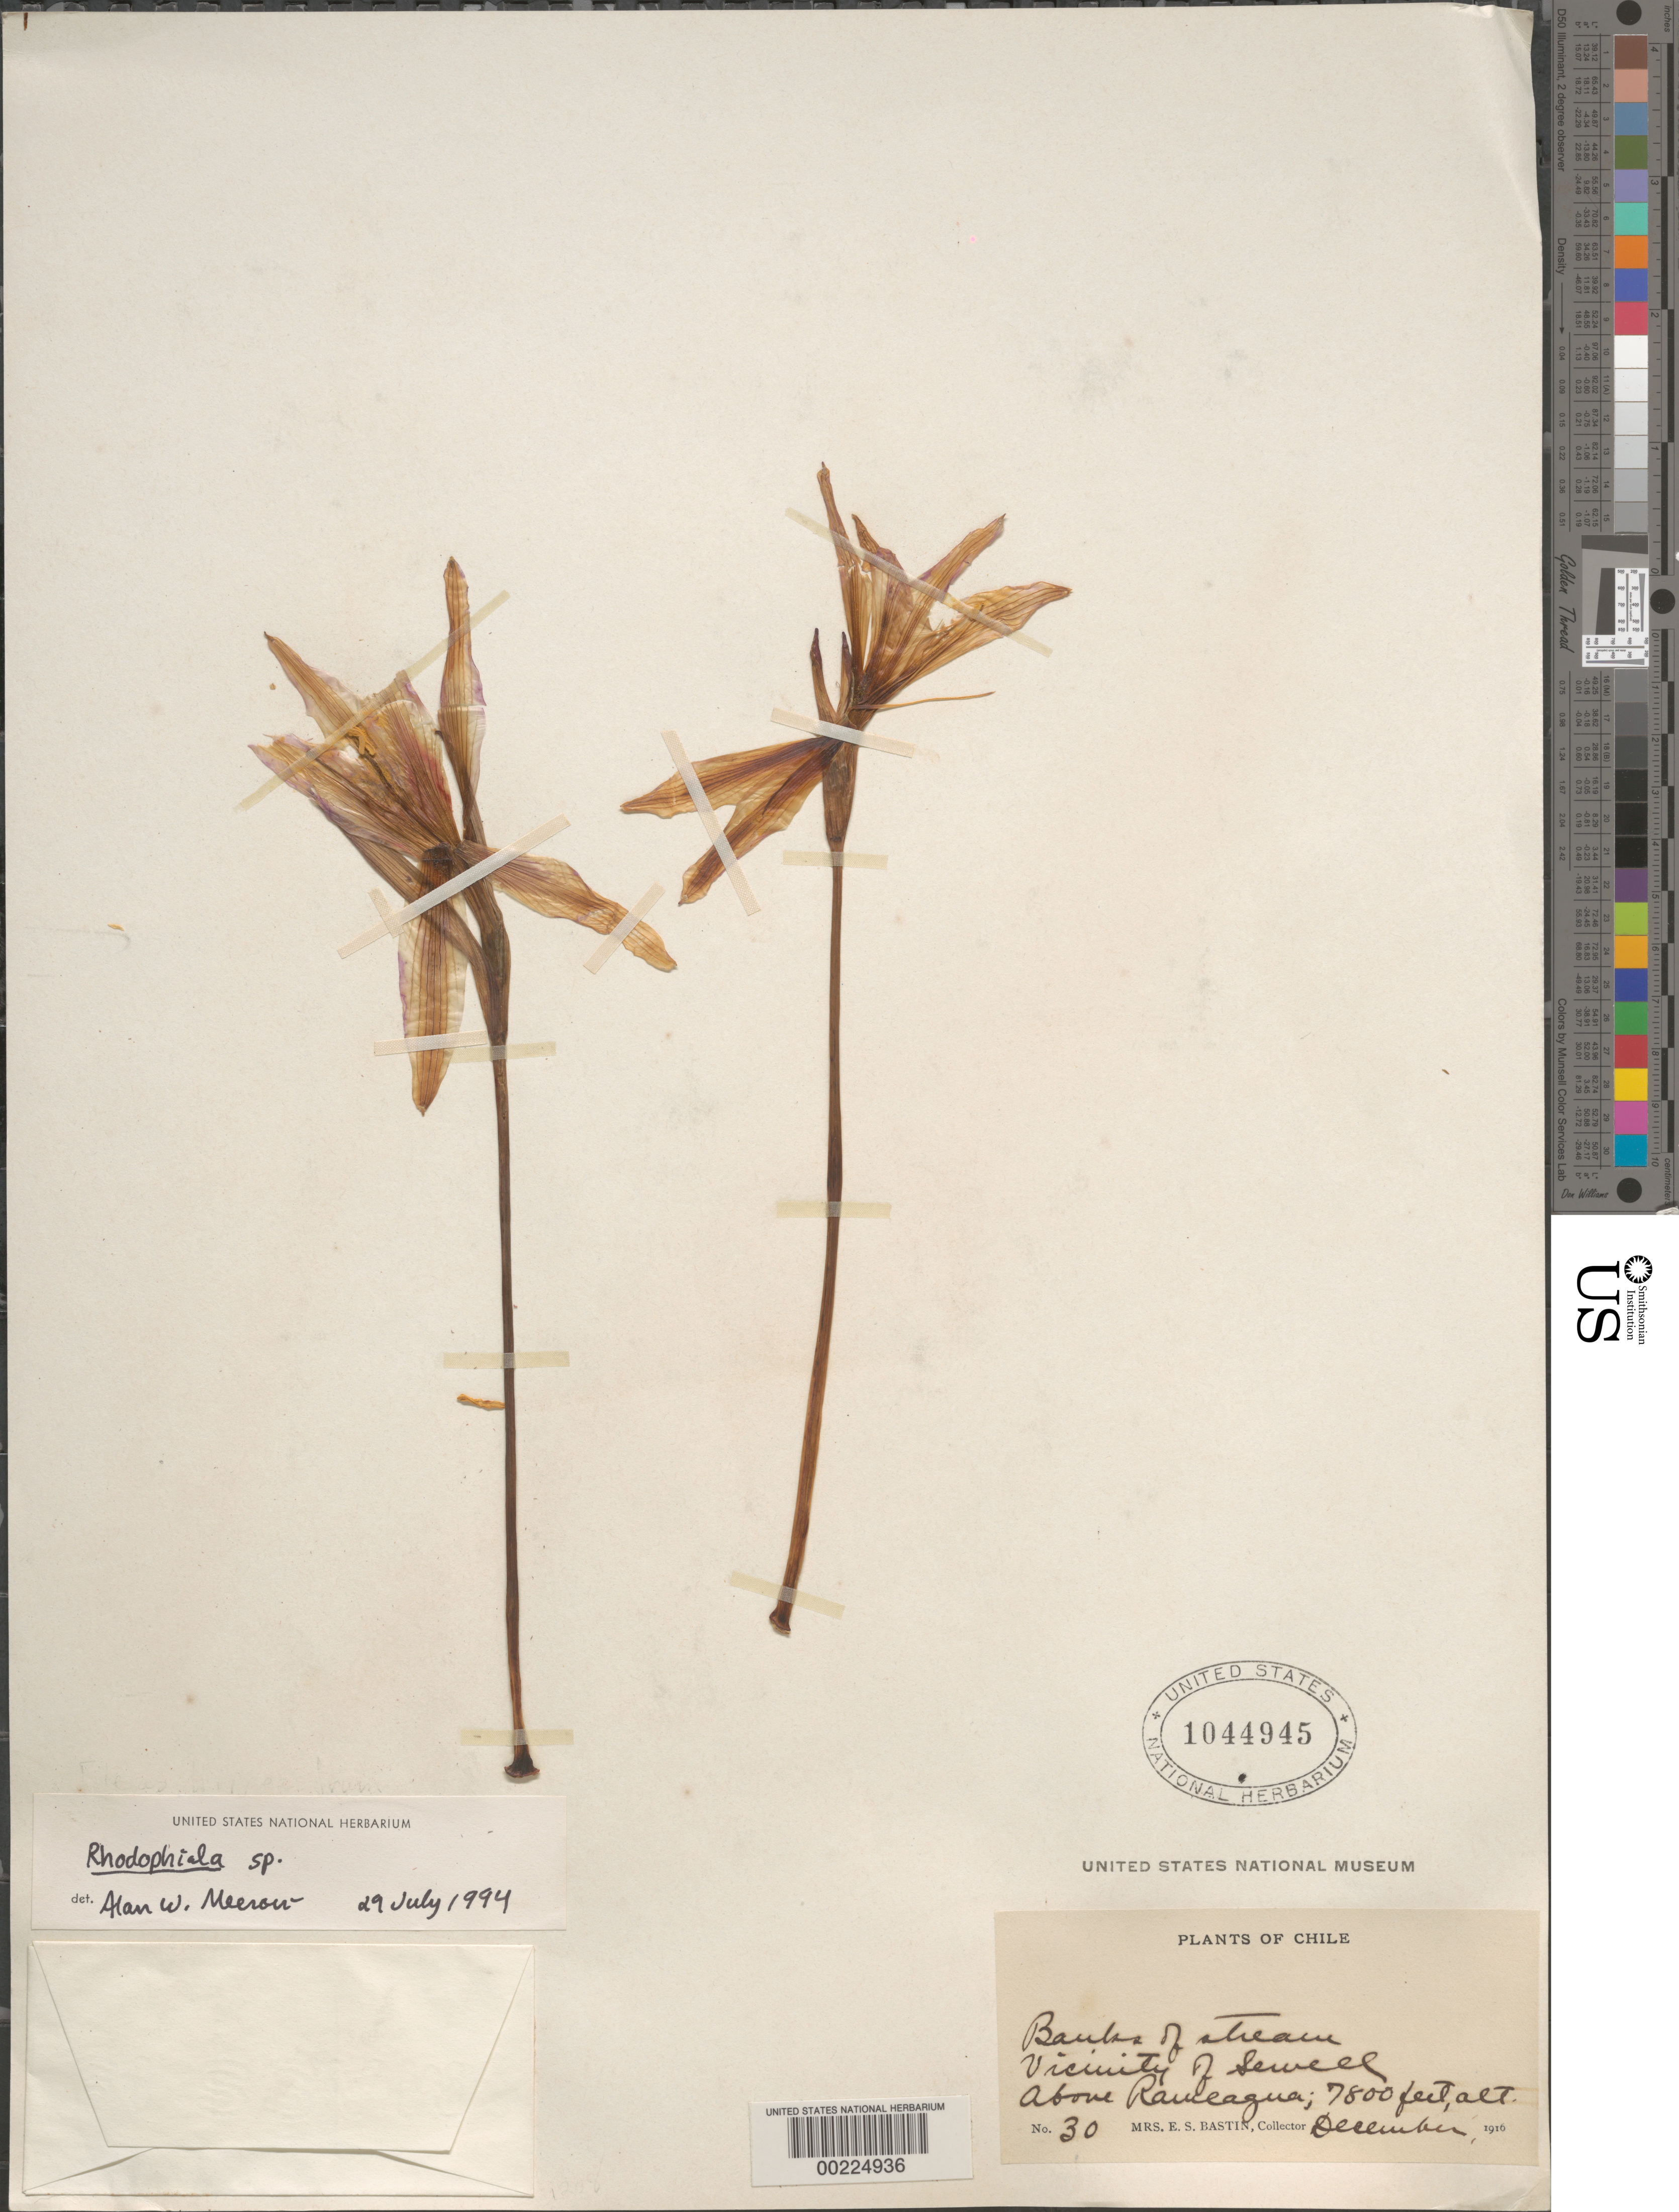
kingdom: Plantae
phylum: Tracheophyta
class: Liliopsida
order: Asparagales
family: Amaryllidaceae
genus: Hippeastrum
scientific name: Hippeastrum sp.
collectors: E. Bastin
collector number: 30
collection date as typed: Dec 1916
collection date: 1916-12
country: Chile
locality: Vicinity of sewell, above raweagua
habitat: Banks of stream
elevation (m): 2377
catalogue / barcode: US 1044945